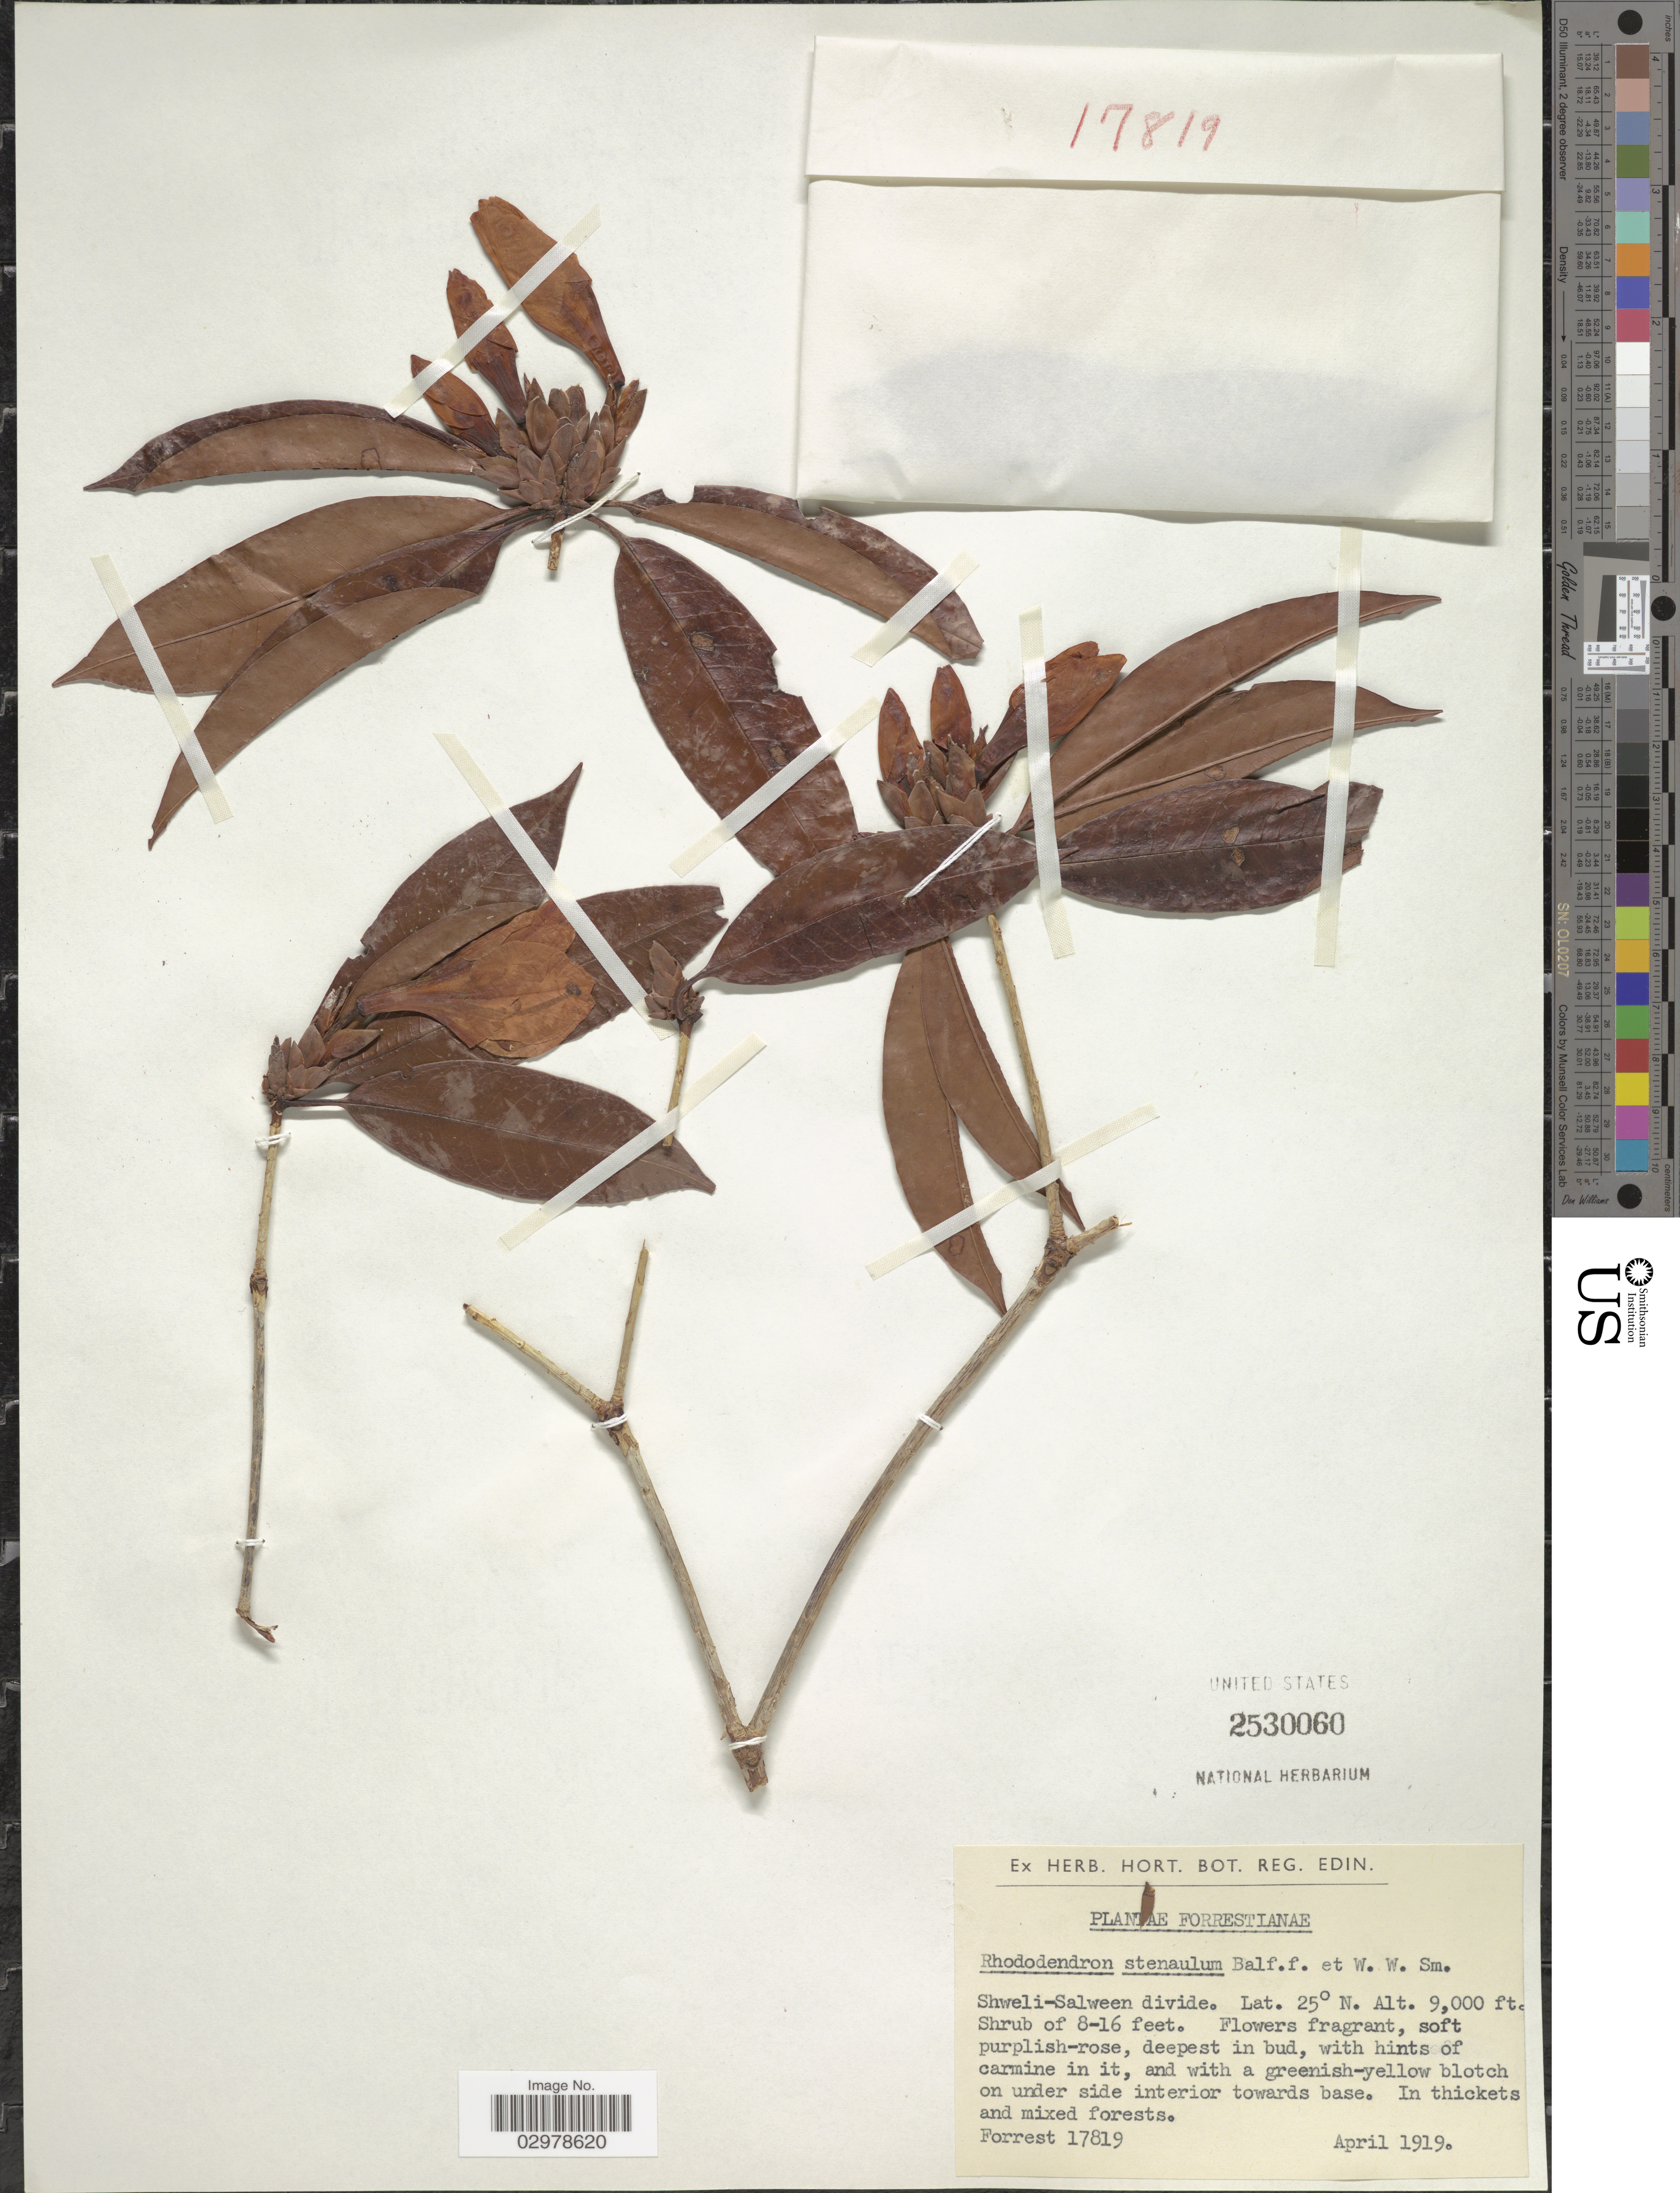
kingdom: Plantae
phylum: Tracheophyta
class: Magnoliopsida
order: Ericales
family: Ericaceae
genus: Rhododendron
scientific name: Rhododendron stenaulum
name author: Balf. f. & W.W. Sm.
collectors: -. Forrest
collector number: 17819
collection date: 1919-04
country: China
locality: Shweli-Salween divide.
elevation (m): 2743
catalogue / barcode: US 2530060